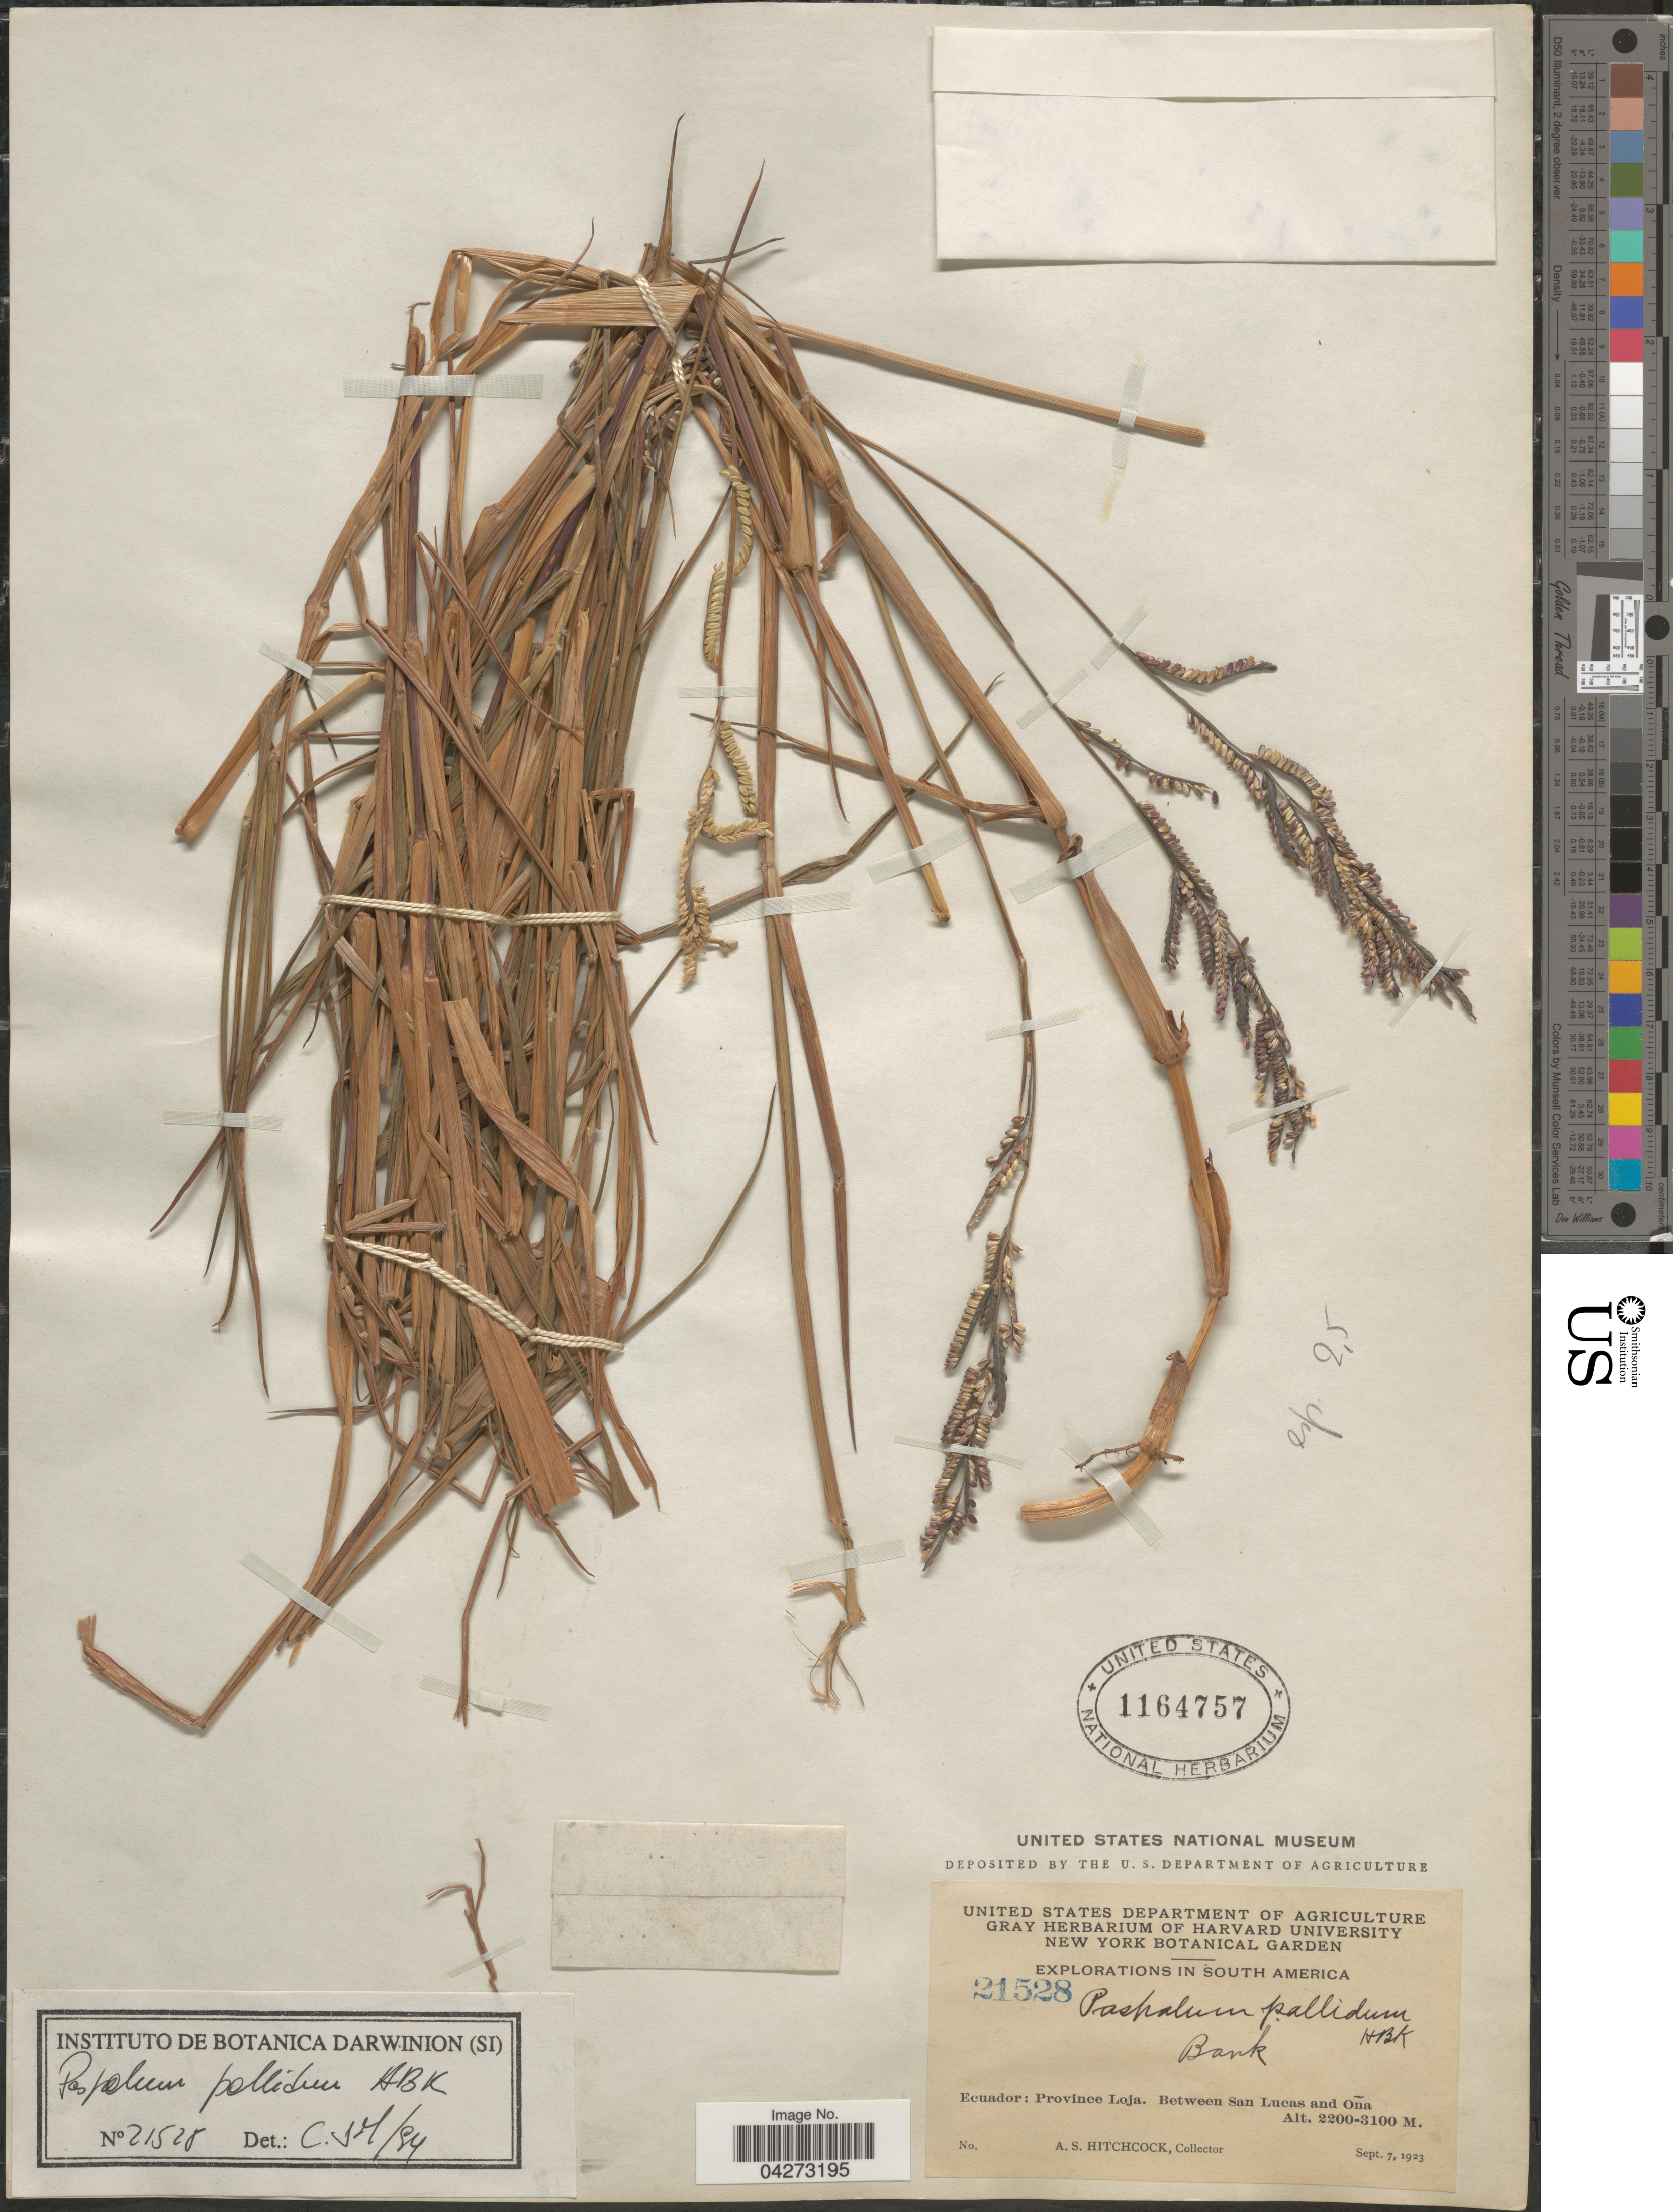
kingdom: Plantae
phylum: Tracheophyta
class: Liliopsida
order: Poales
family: Poaceae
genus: Paspalum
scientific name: Paspalum pallidum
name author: Kunth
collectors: A. S. Hitchcock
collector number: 21528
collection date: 1923-09-07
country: Ecuador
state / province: Loja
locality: Explorations in South America. Between San Lucas and Oña.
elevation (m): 2200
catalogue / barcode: US 1164757